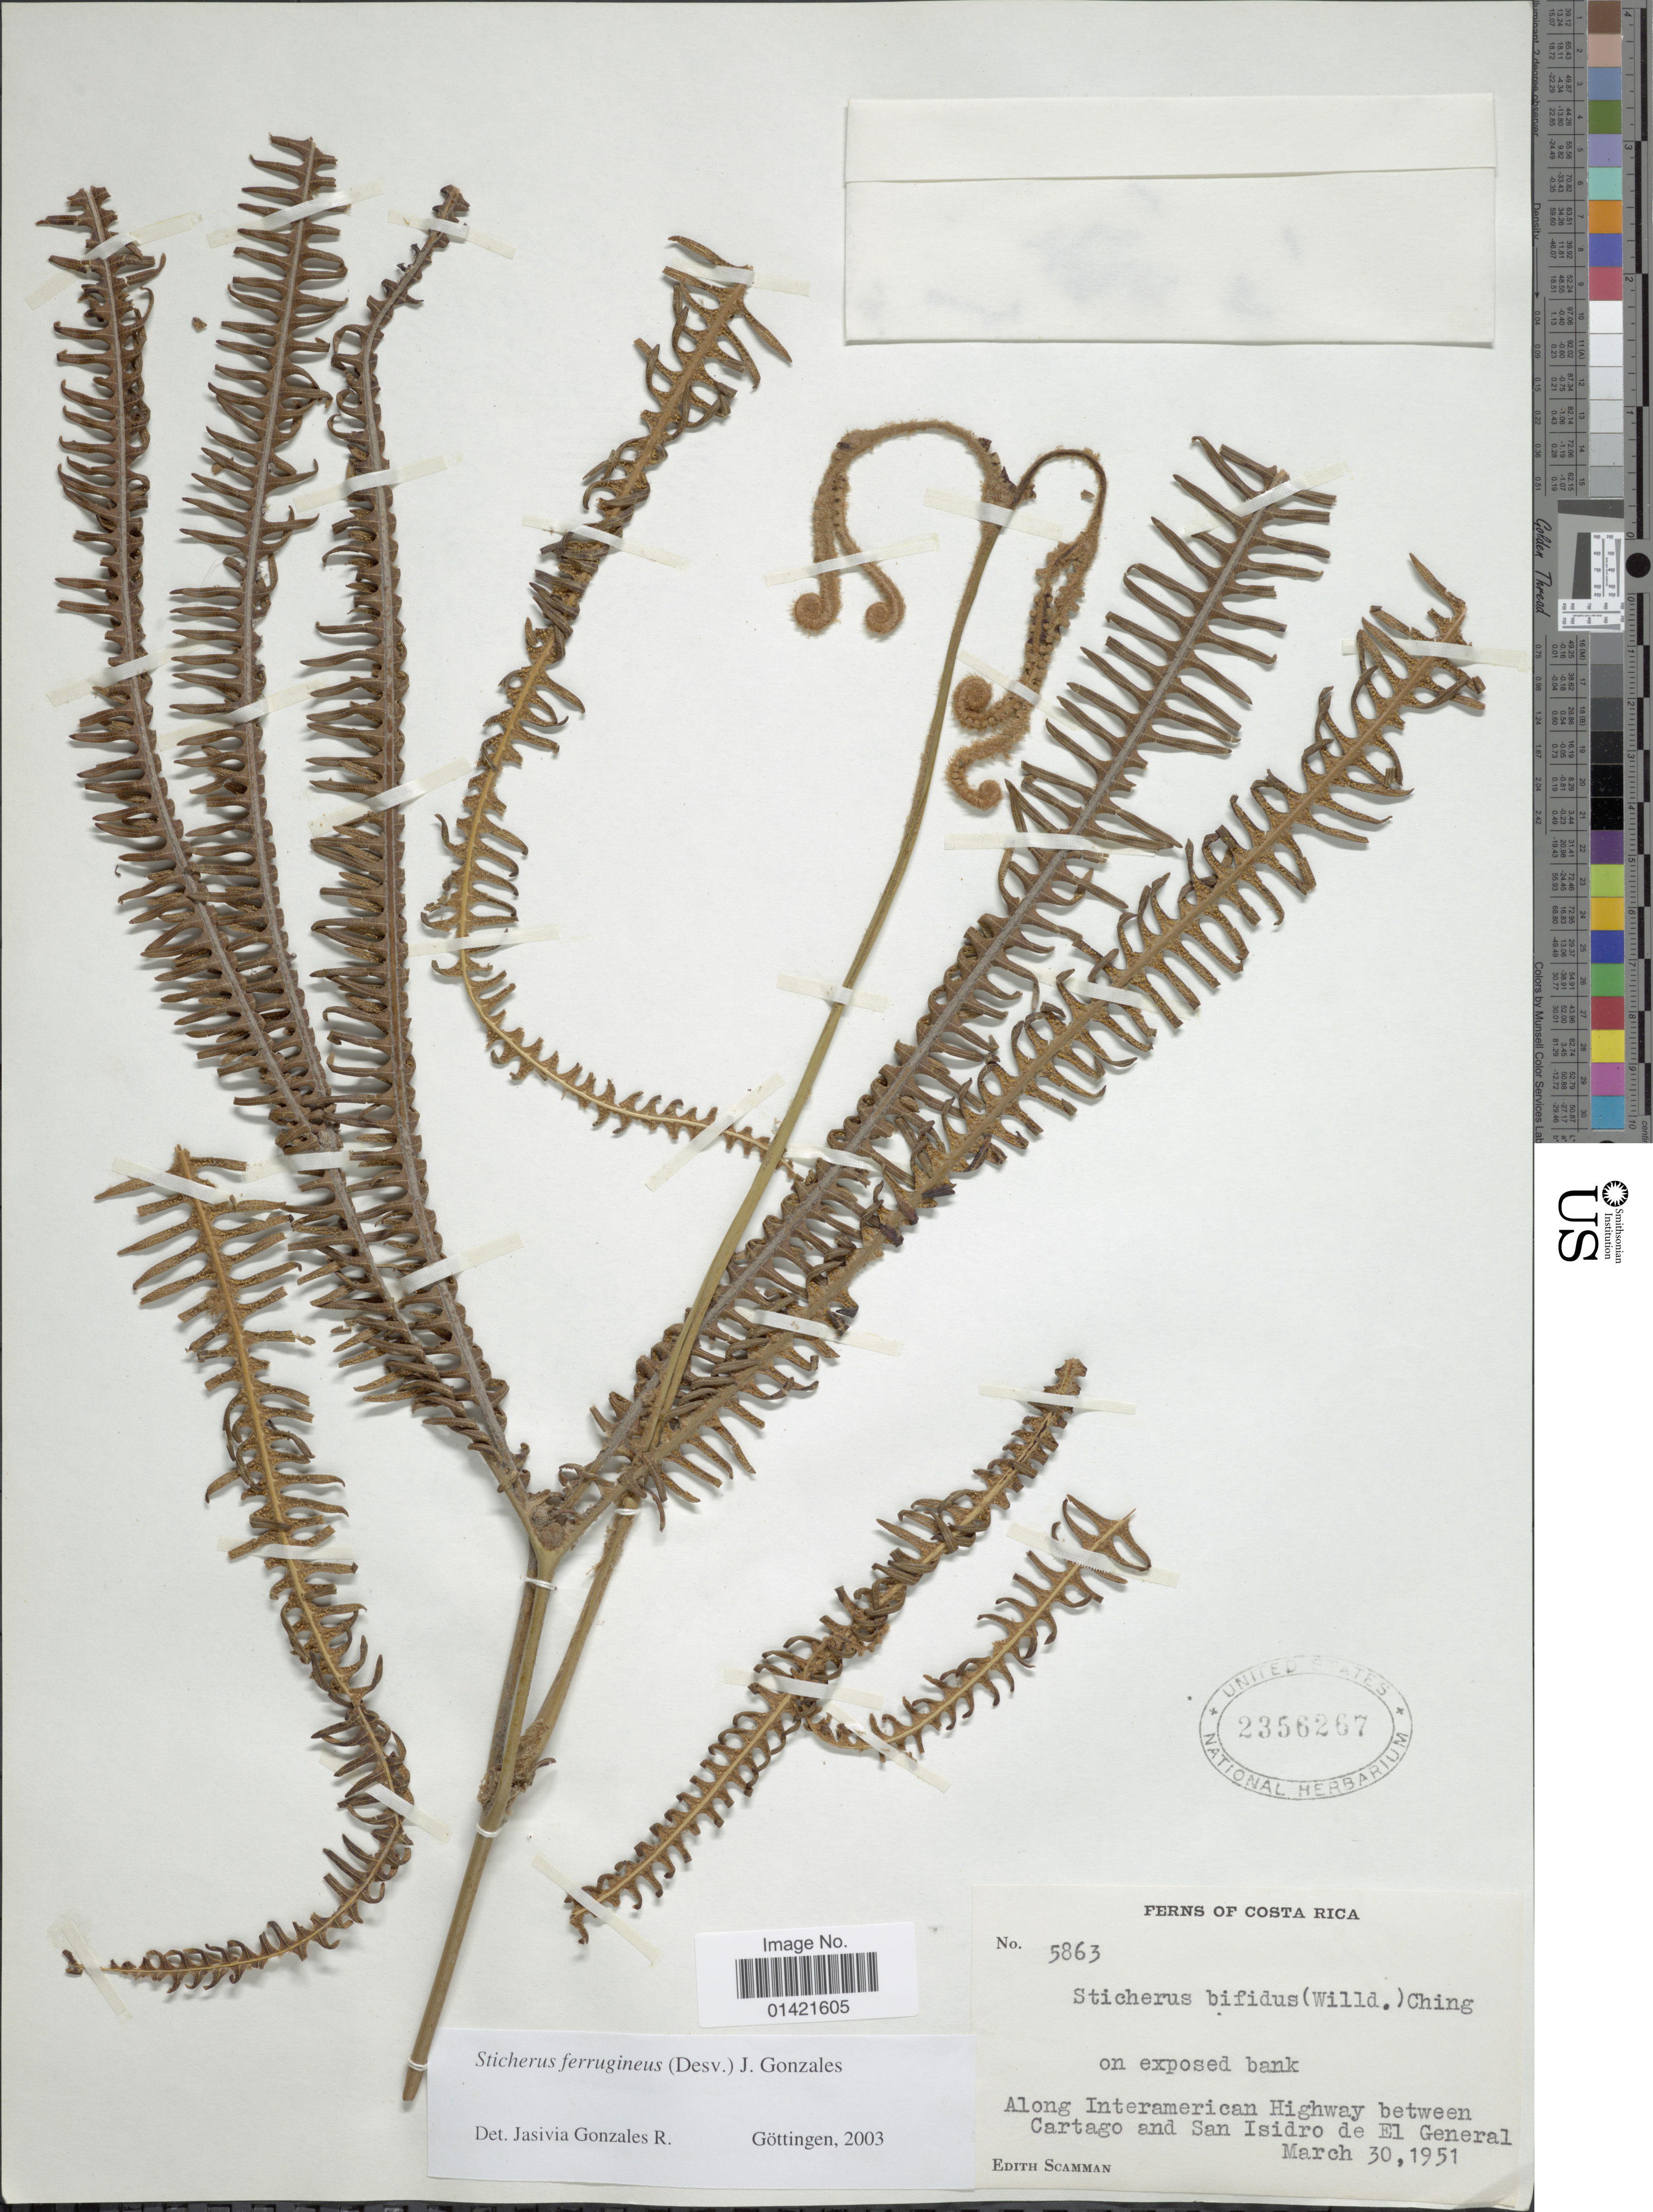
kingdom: Plantae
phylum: Tracheophyta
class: Polypodiopsida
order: Gleicheniales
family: Gleicheniaceae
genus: Sticherus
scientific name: Sticherus ferrugineus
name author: (Desv.) J. Gonzales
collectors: E. Scamman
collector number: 5863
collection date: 1951-03-30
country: Costa Rica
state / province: Cartago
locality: Along Interamerican Highway between Cartago and San Isidro de El General.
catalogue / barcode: US 2356267